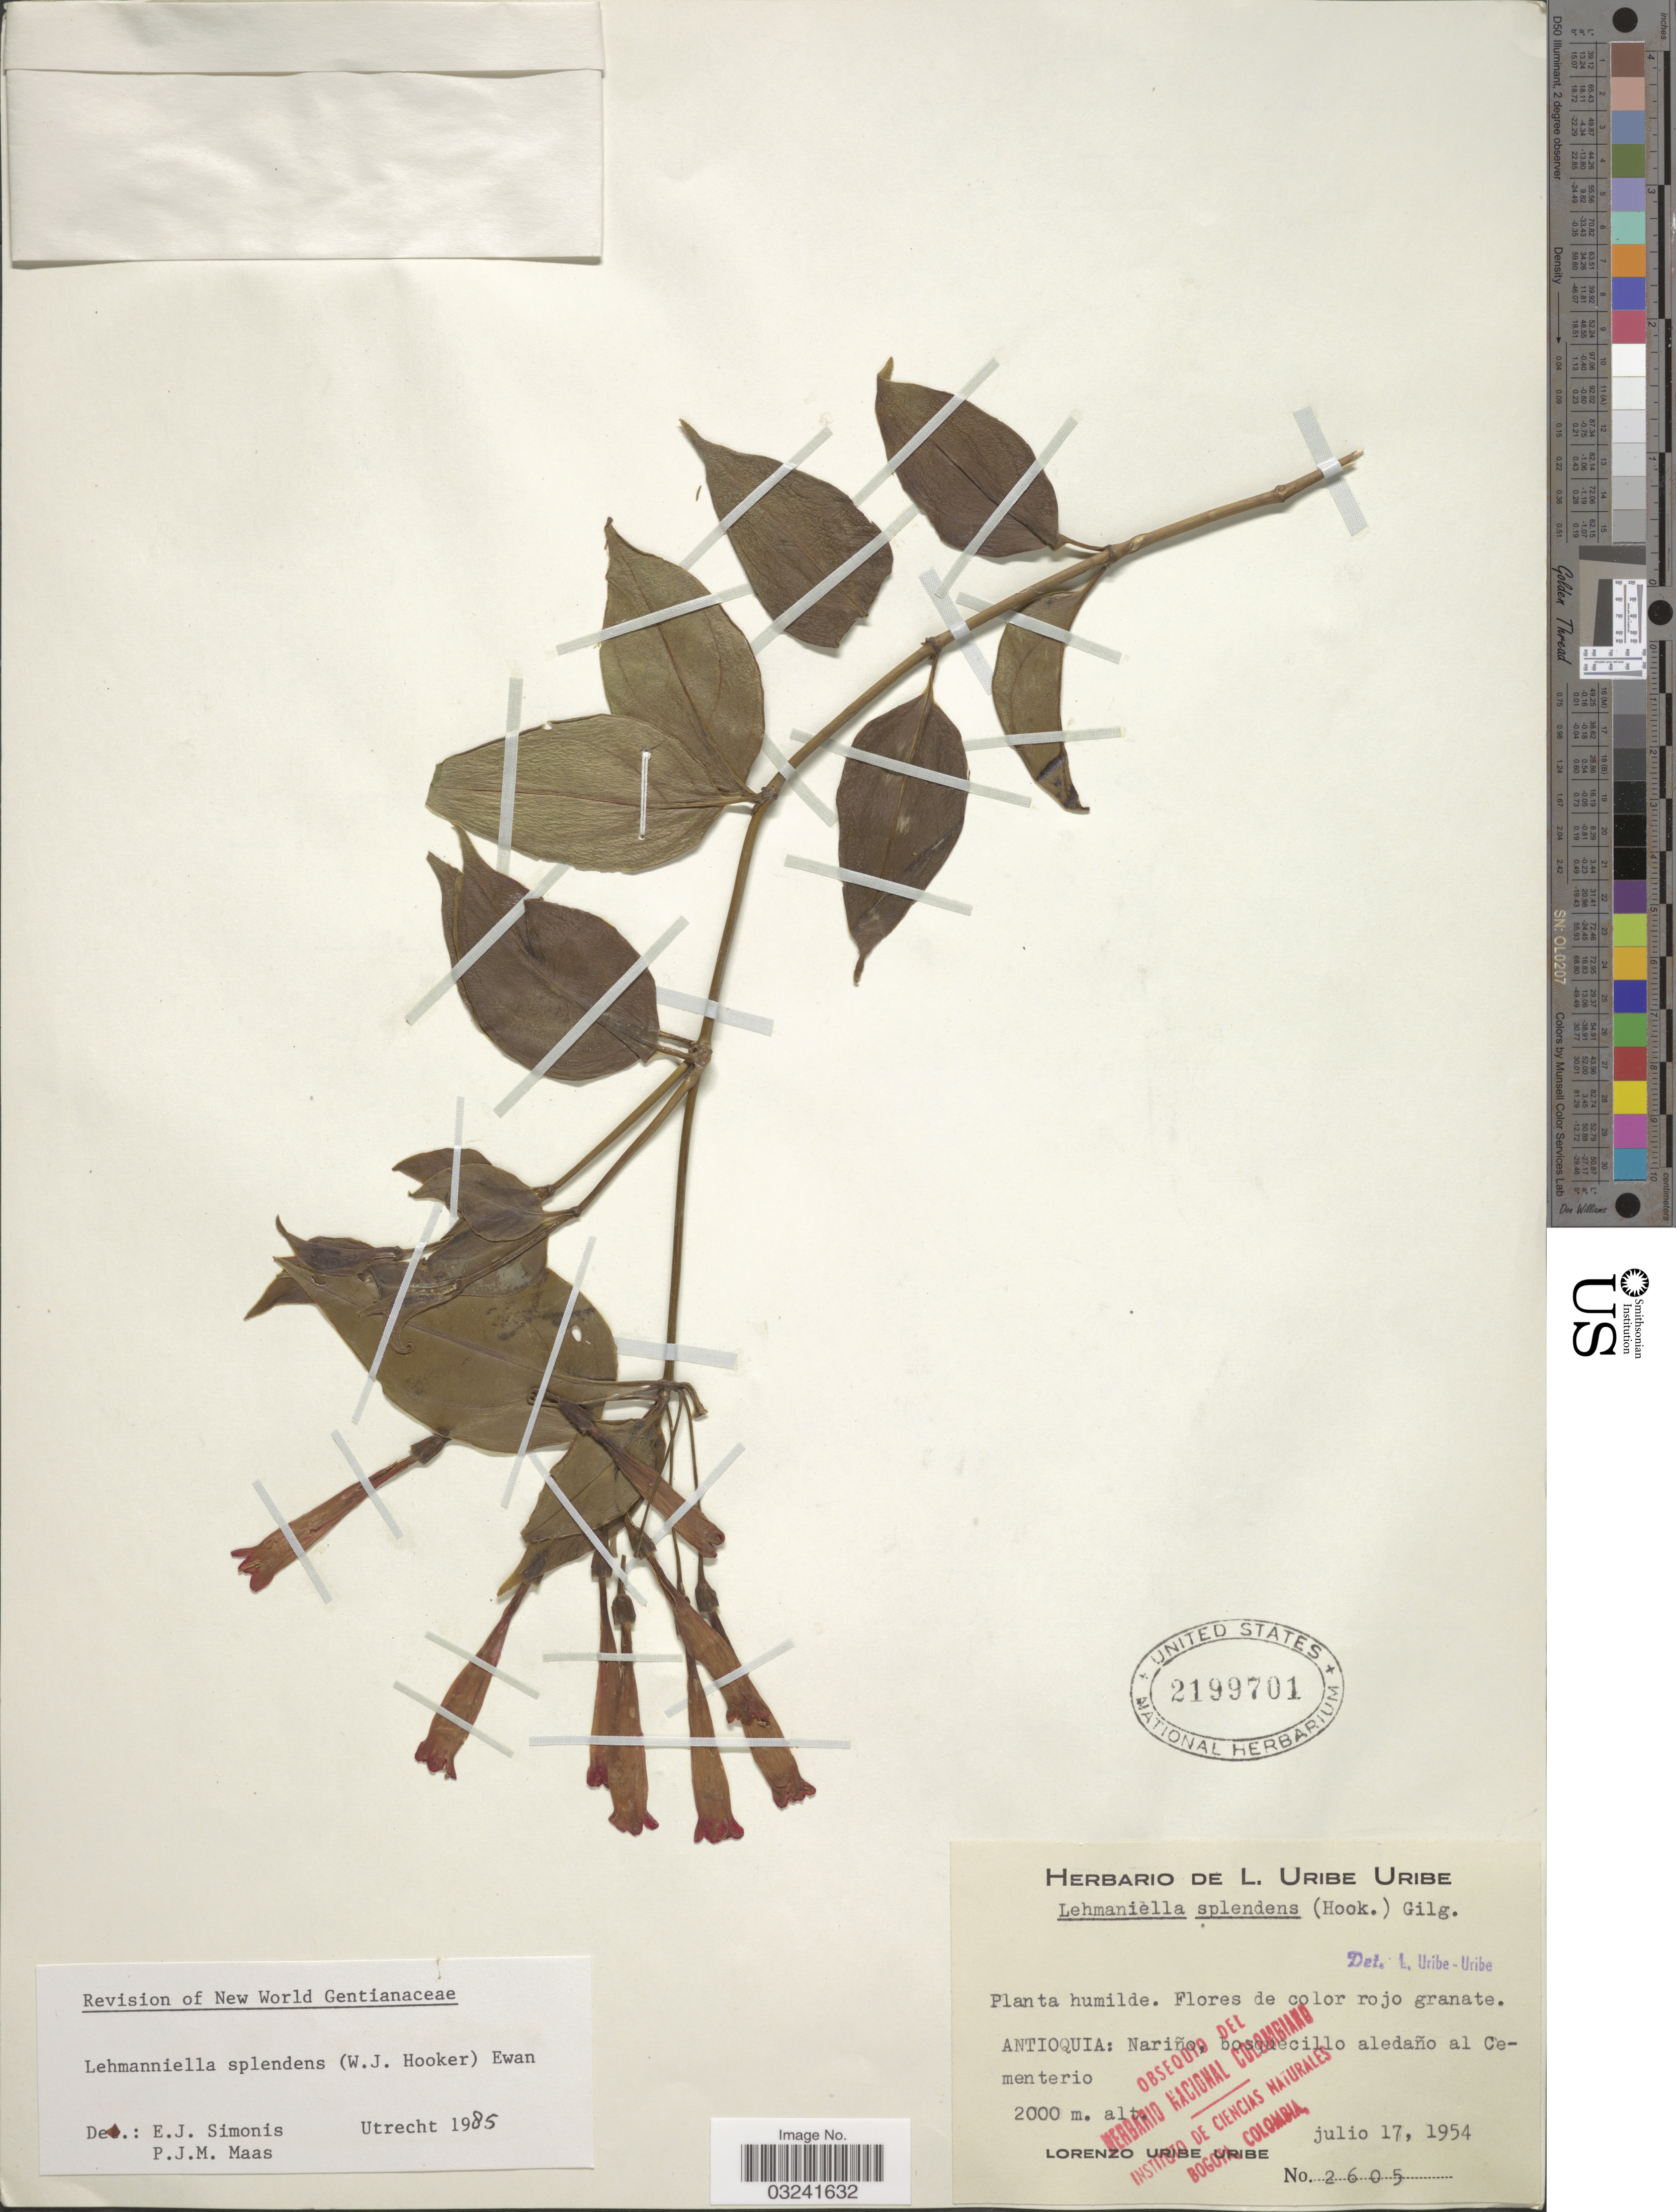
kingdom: Plantae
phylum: Tracheophyta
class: Magnoliopsida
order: Gentianales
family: Gentianaceae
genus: Lehmanniella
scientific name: Lehmanniella splendens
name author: (Hook.) Ewan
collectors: L. Uribe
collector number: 2605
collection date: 1954-07-17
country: Colombia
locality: Antioquia: Nariño, bosquecillo aledaño al Cementerio.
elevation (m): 2000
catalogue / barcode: US 2199701